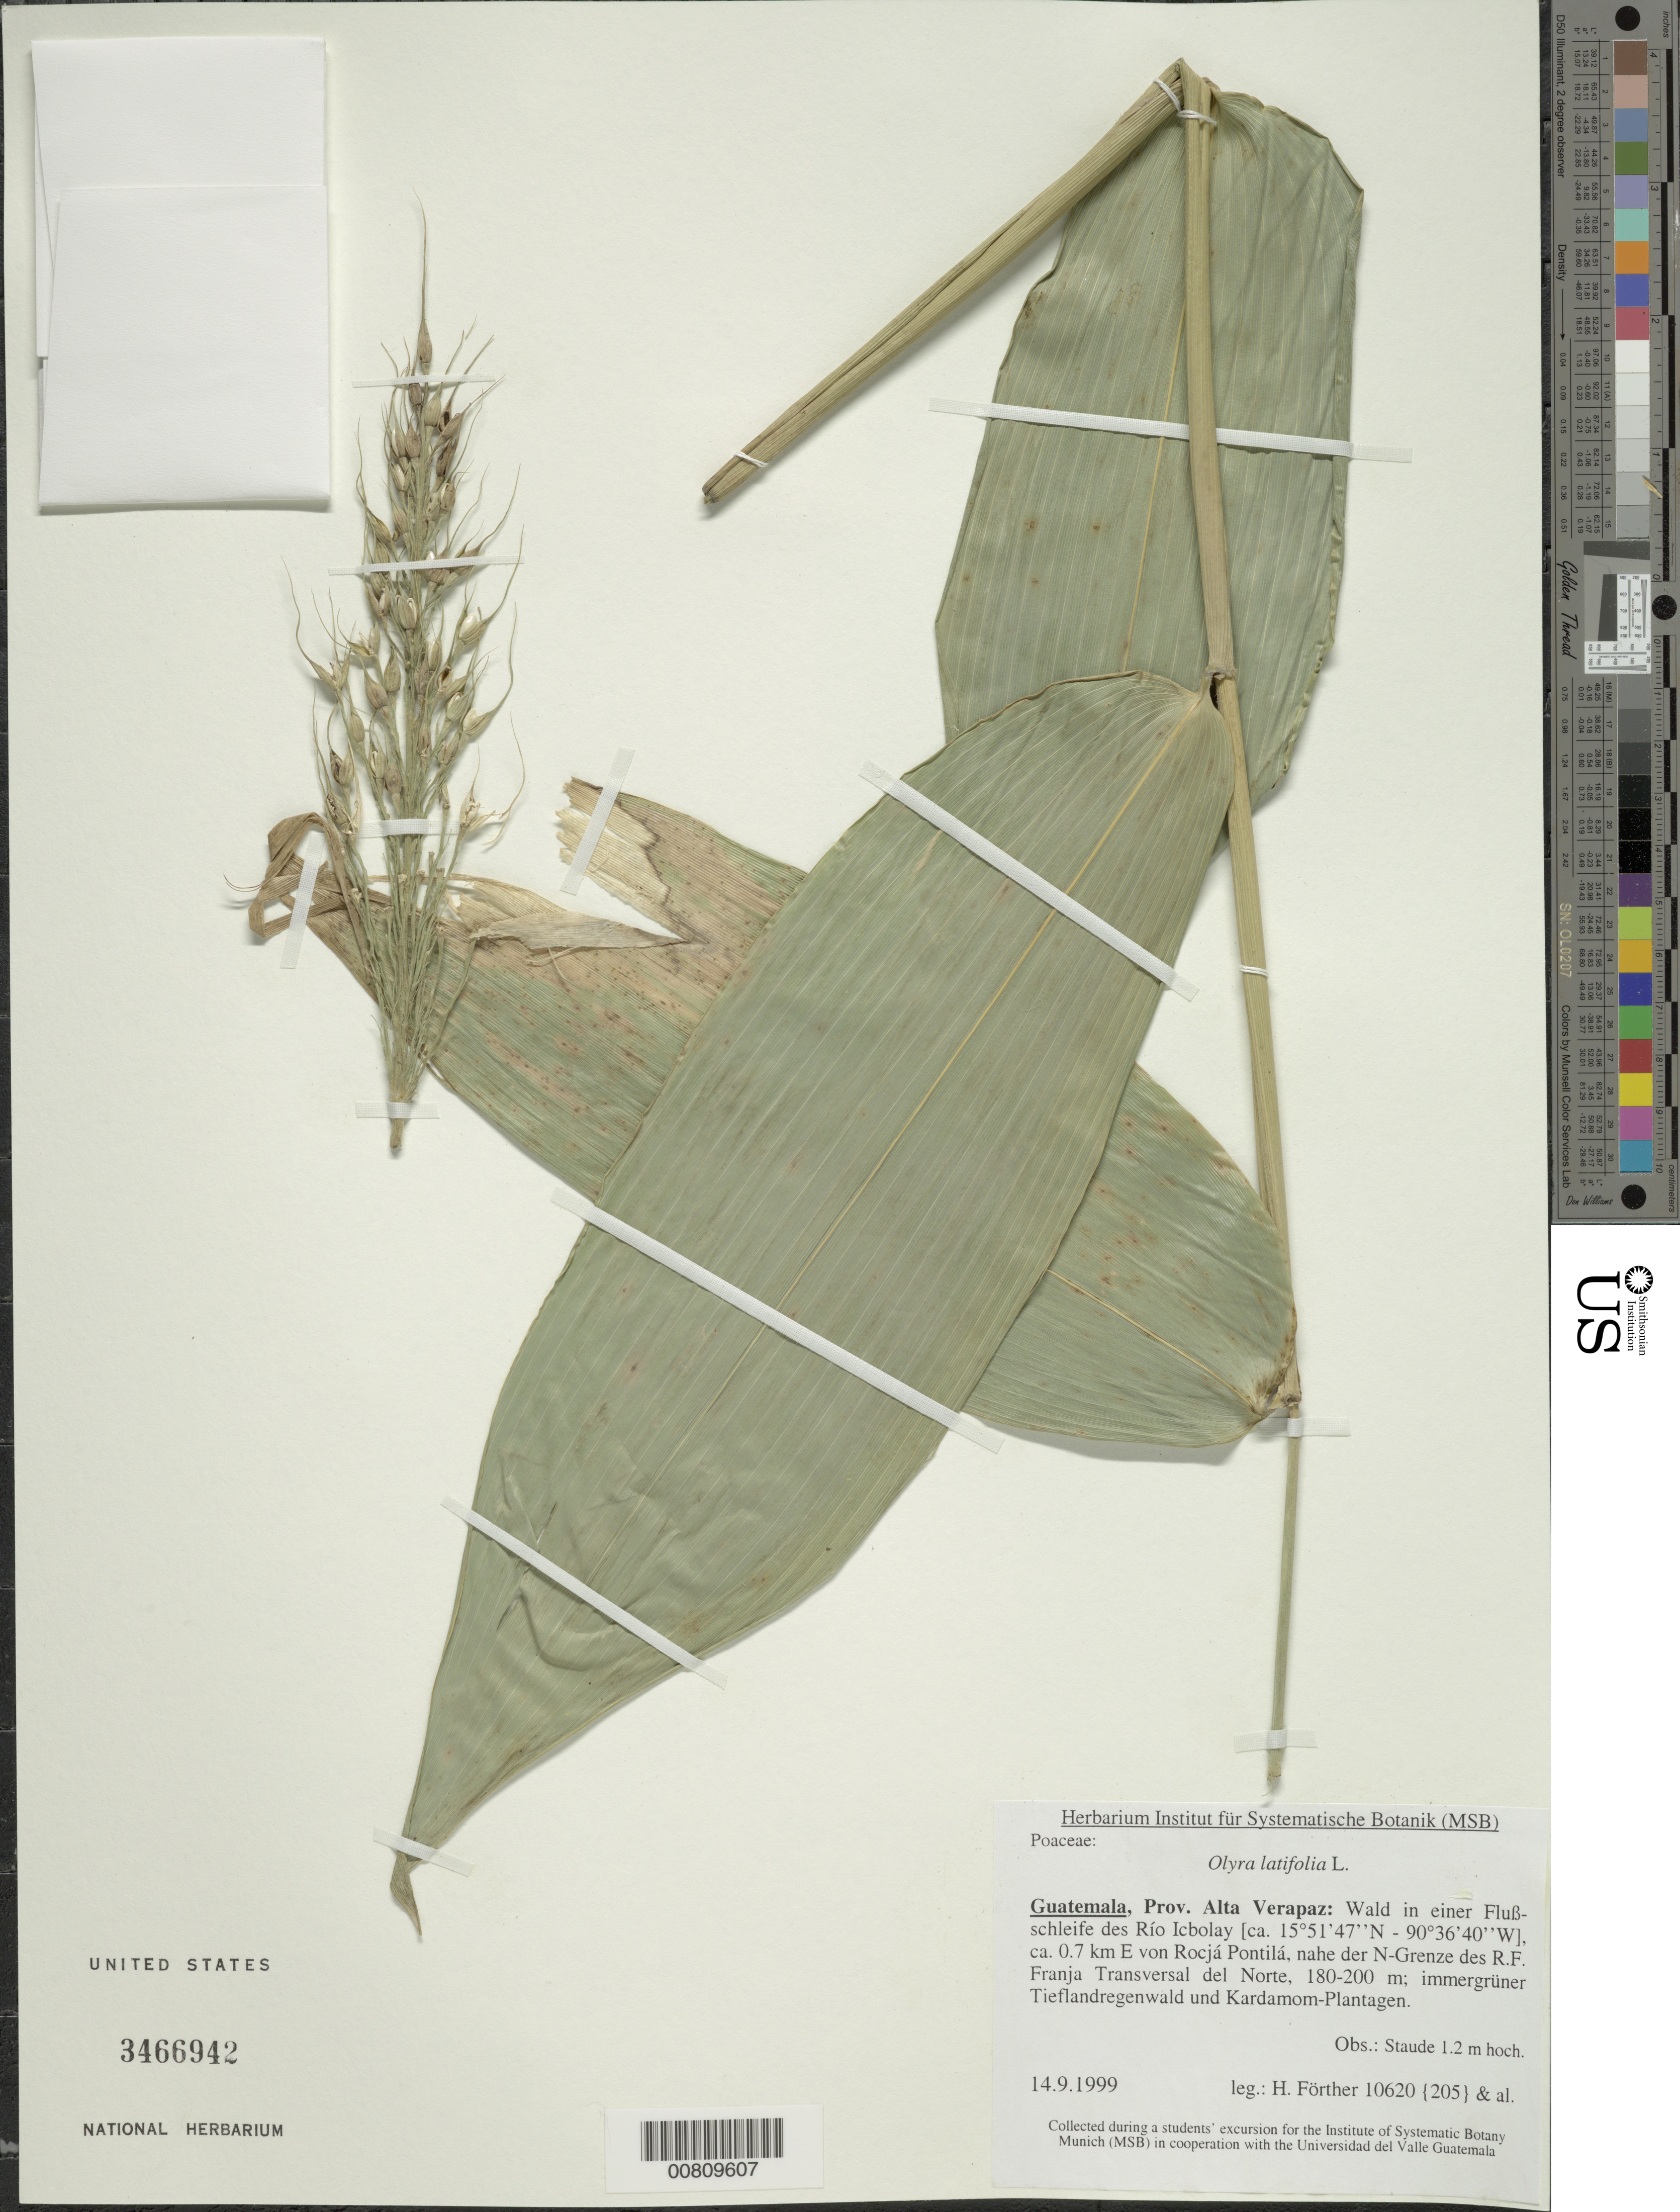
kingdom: Plantae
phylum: Tracheophyta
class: Liliopsida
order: Poales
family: Poaceae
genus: Olyra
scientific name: Olyra latifolia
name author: L.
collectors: H. Förther & et al.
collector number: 10620 (205)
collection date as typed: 14.9.1999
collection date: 1999-09-14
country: Guatemala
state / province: Alta Verapaz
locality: Rio Icbolay.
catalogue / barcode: US 3466942